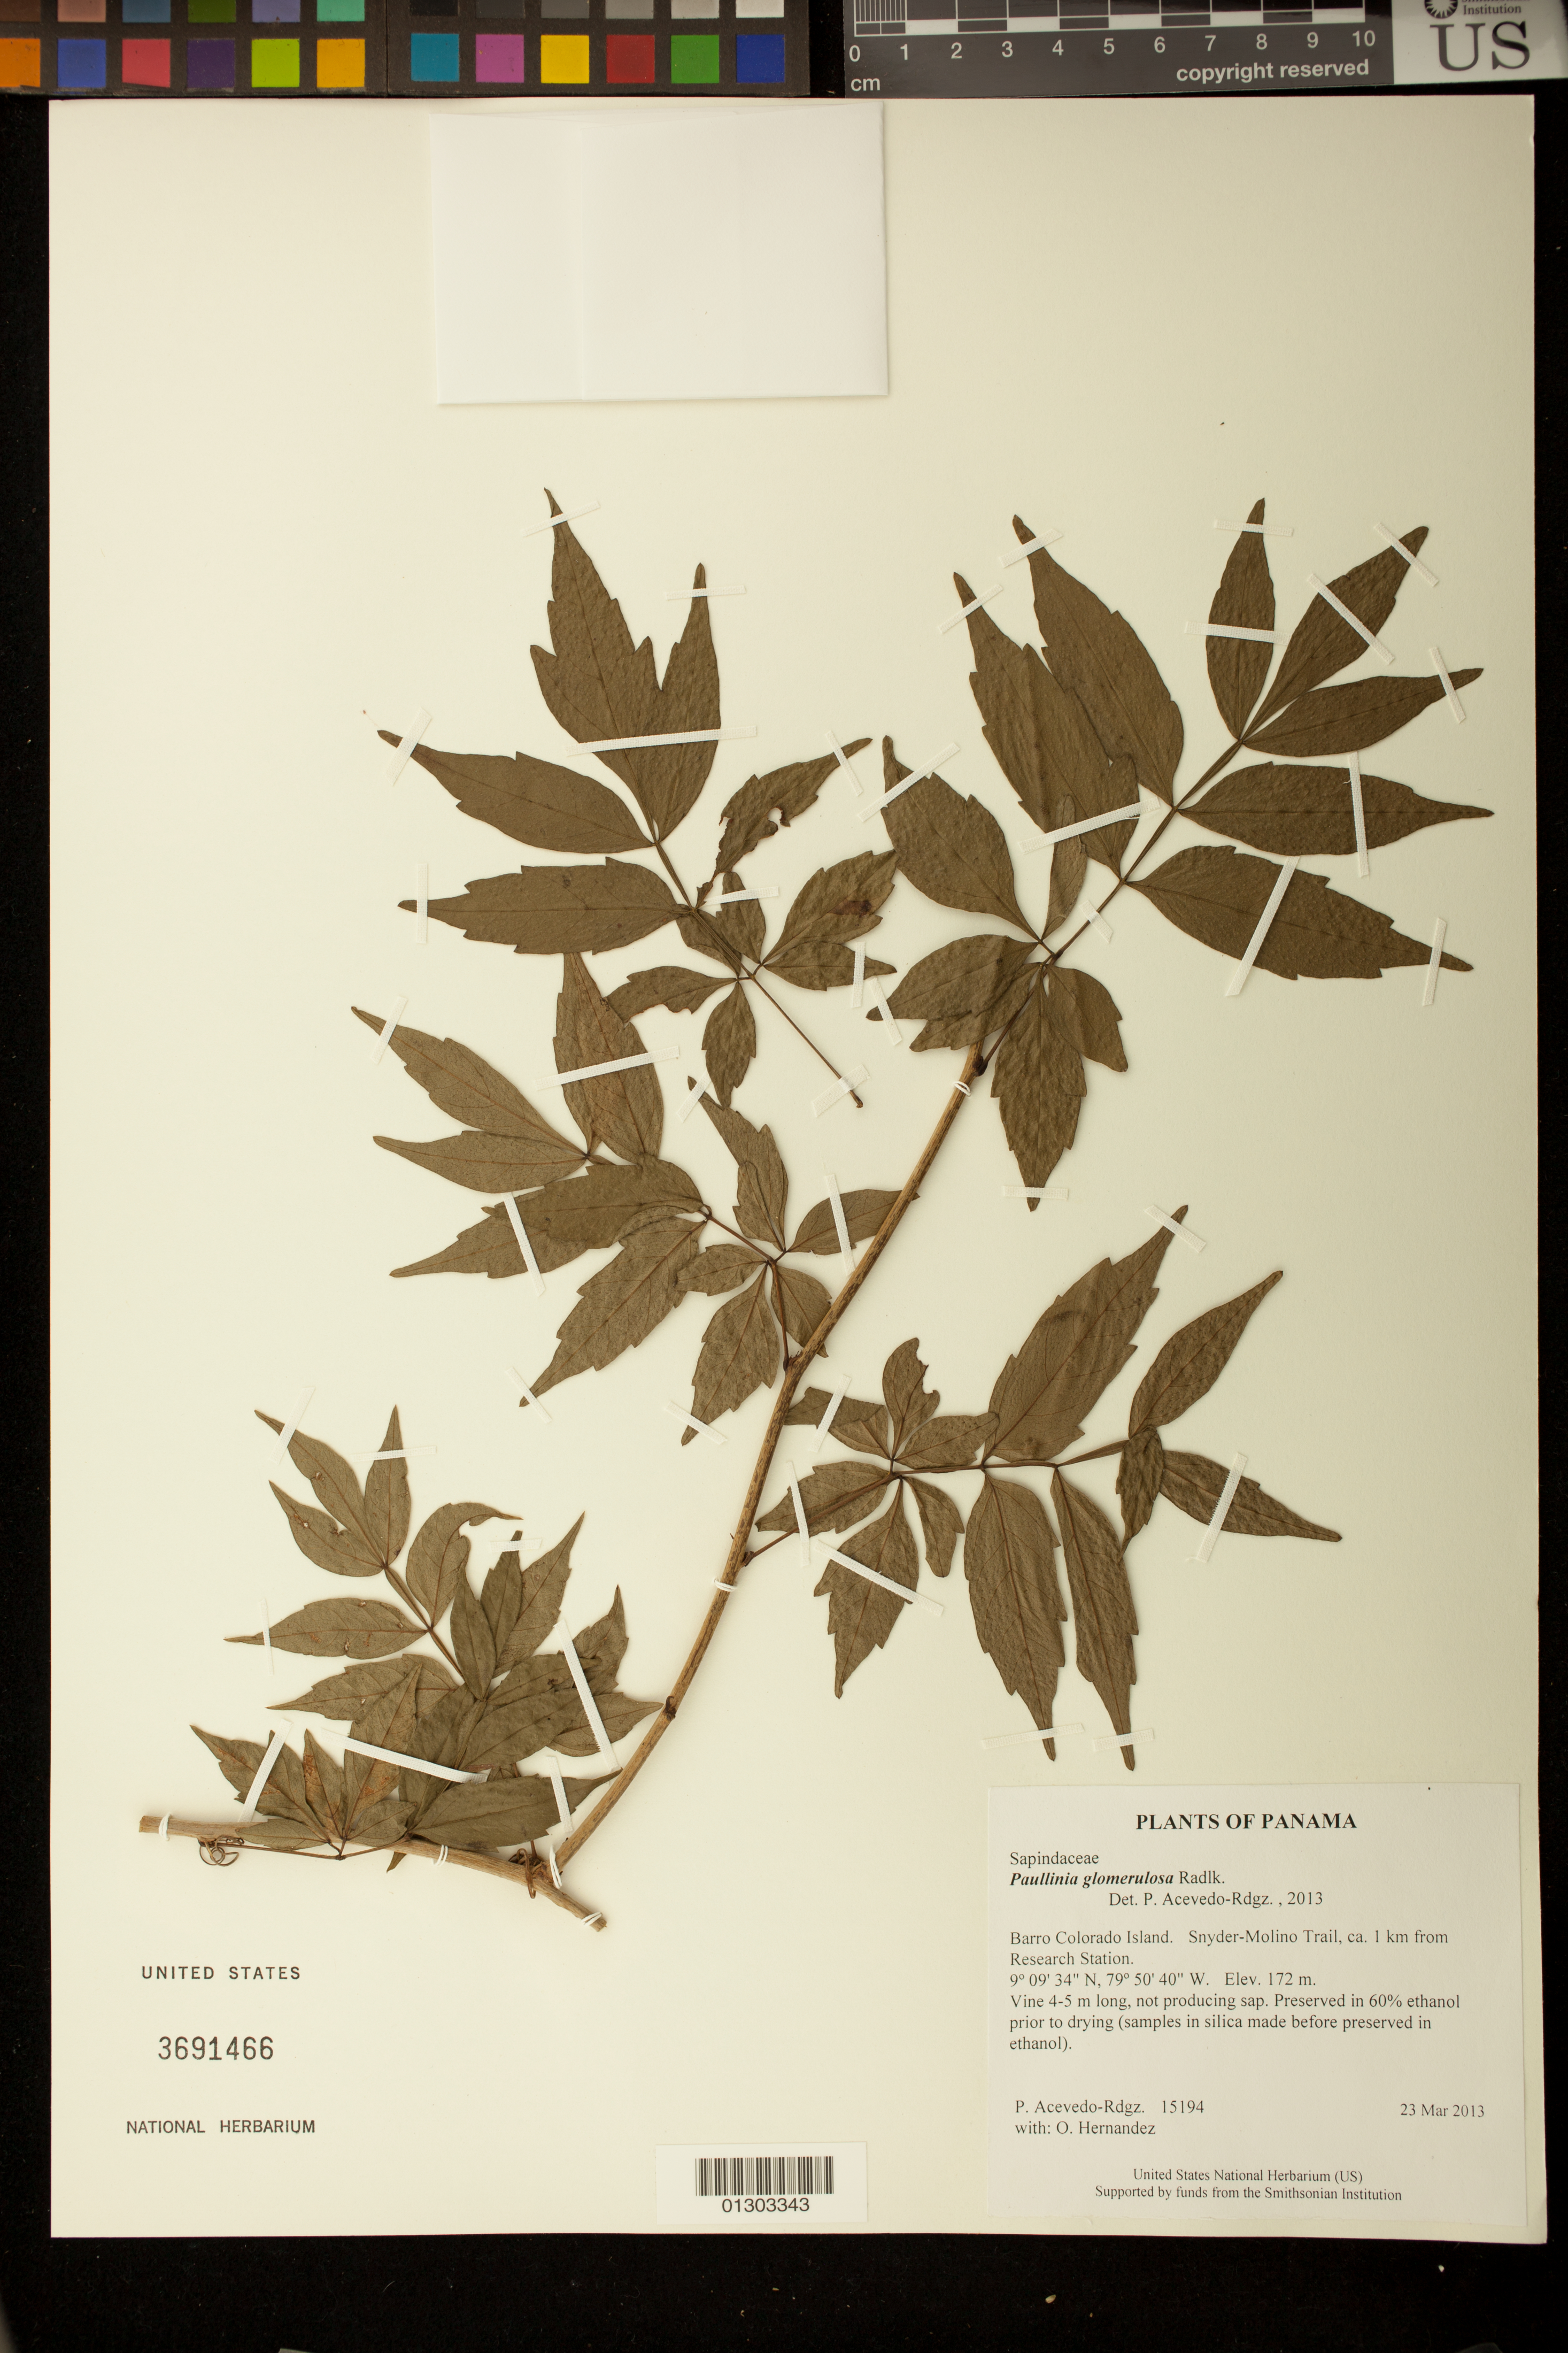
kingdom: Plantae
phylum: Tracheophyta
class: Magnoliopsida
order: Sapindales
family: Sapindaceae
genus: Paullinia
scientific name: Paullinia cauliflora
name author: Jacq.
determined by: Acevedo-Rodriguez, P., (US), Smithsonian Institution - National Museum of Natural History (UNITED STATES)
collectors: P. Acevedo-Rodr. & O. Hernandez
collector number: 15194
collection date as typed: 23 Mar 2013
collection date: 2013-03-23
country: Panama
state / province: Panamá Oeste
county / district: Canal Zone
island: Barro Colorado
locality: Snyder-Molino Trail, ca. 1 km from Research Station.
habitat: Along trail.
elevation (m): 172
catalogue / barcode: US 3691466